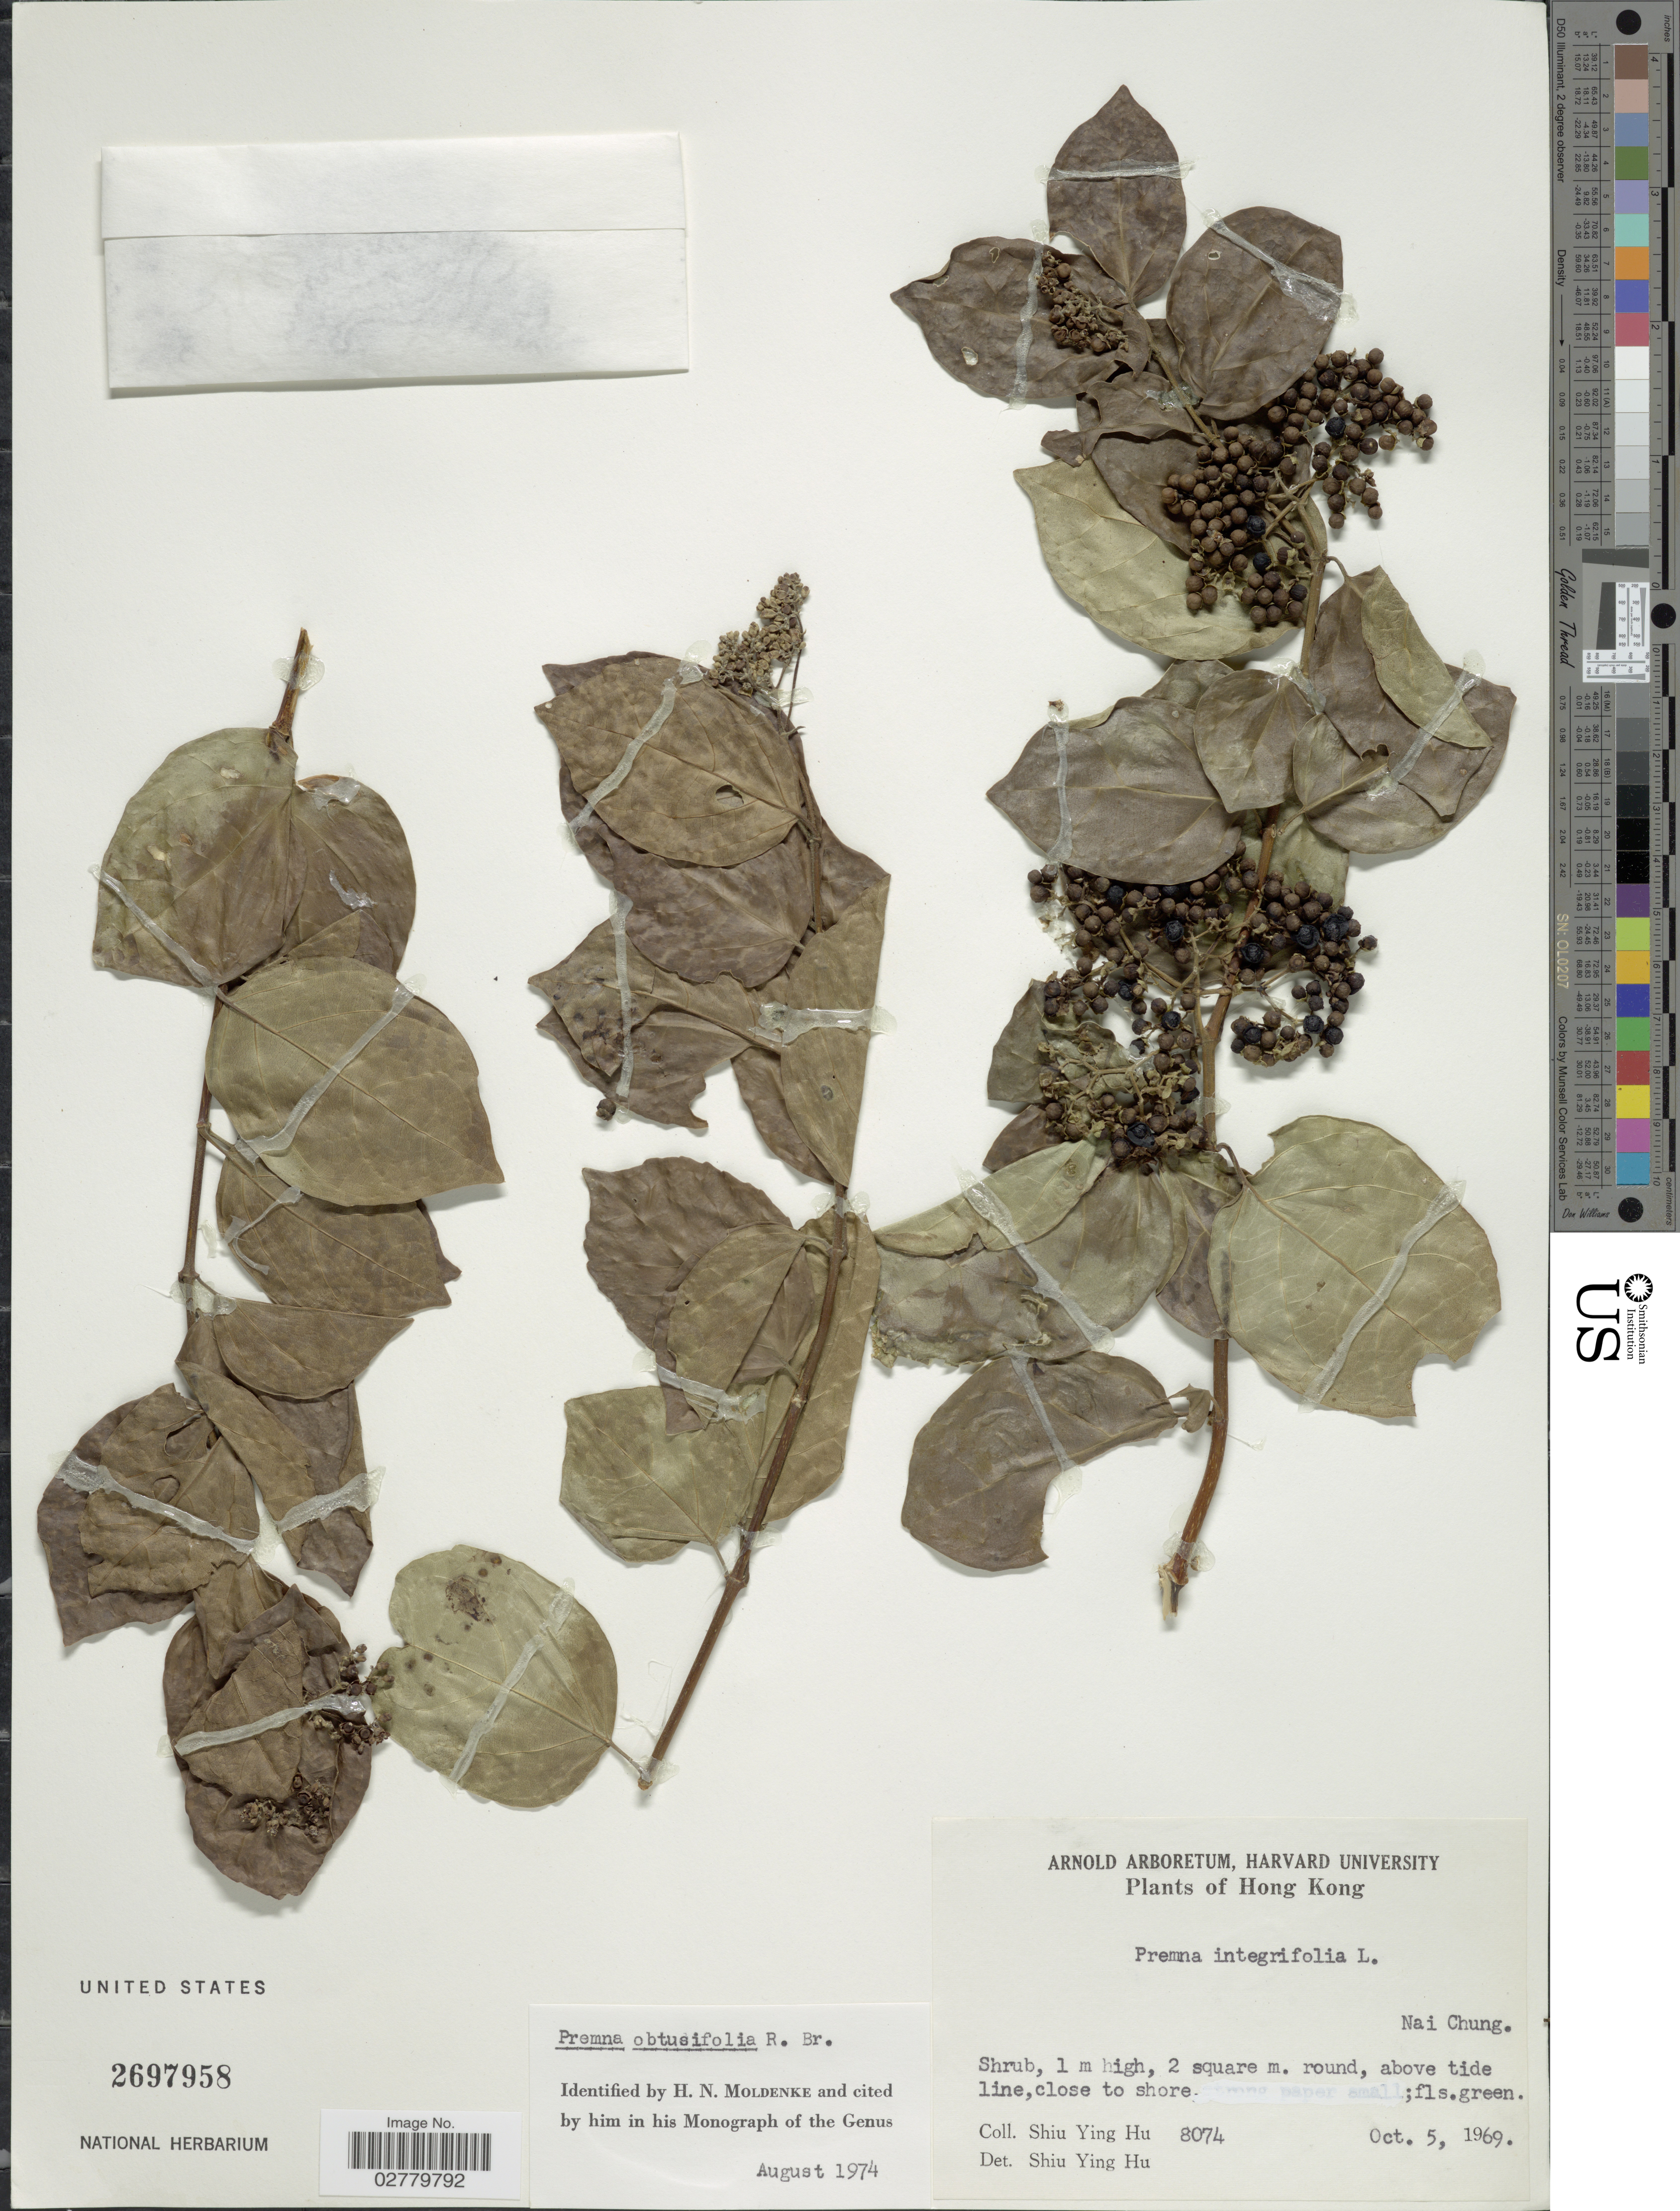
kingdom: Plantae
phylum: Tracheophyta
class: Magnoliopsida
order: Lamiales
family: Lamiaceae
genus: Premna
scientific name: Premna obtusifolia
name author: R. Br.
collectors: S. Y. Hu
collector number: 8074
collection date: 1969-10-05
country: China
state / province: Hong Kong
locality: Nai Chung.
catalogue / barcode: US 2697958